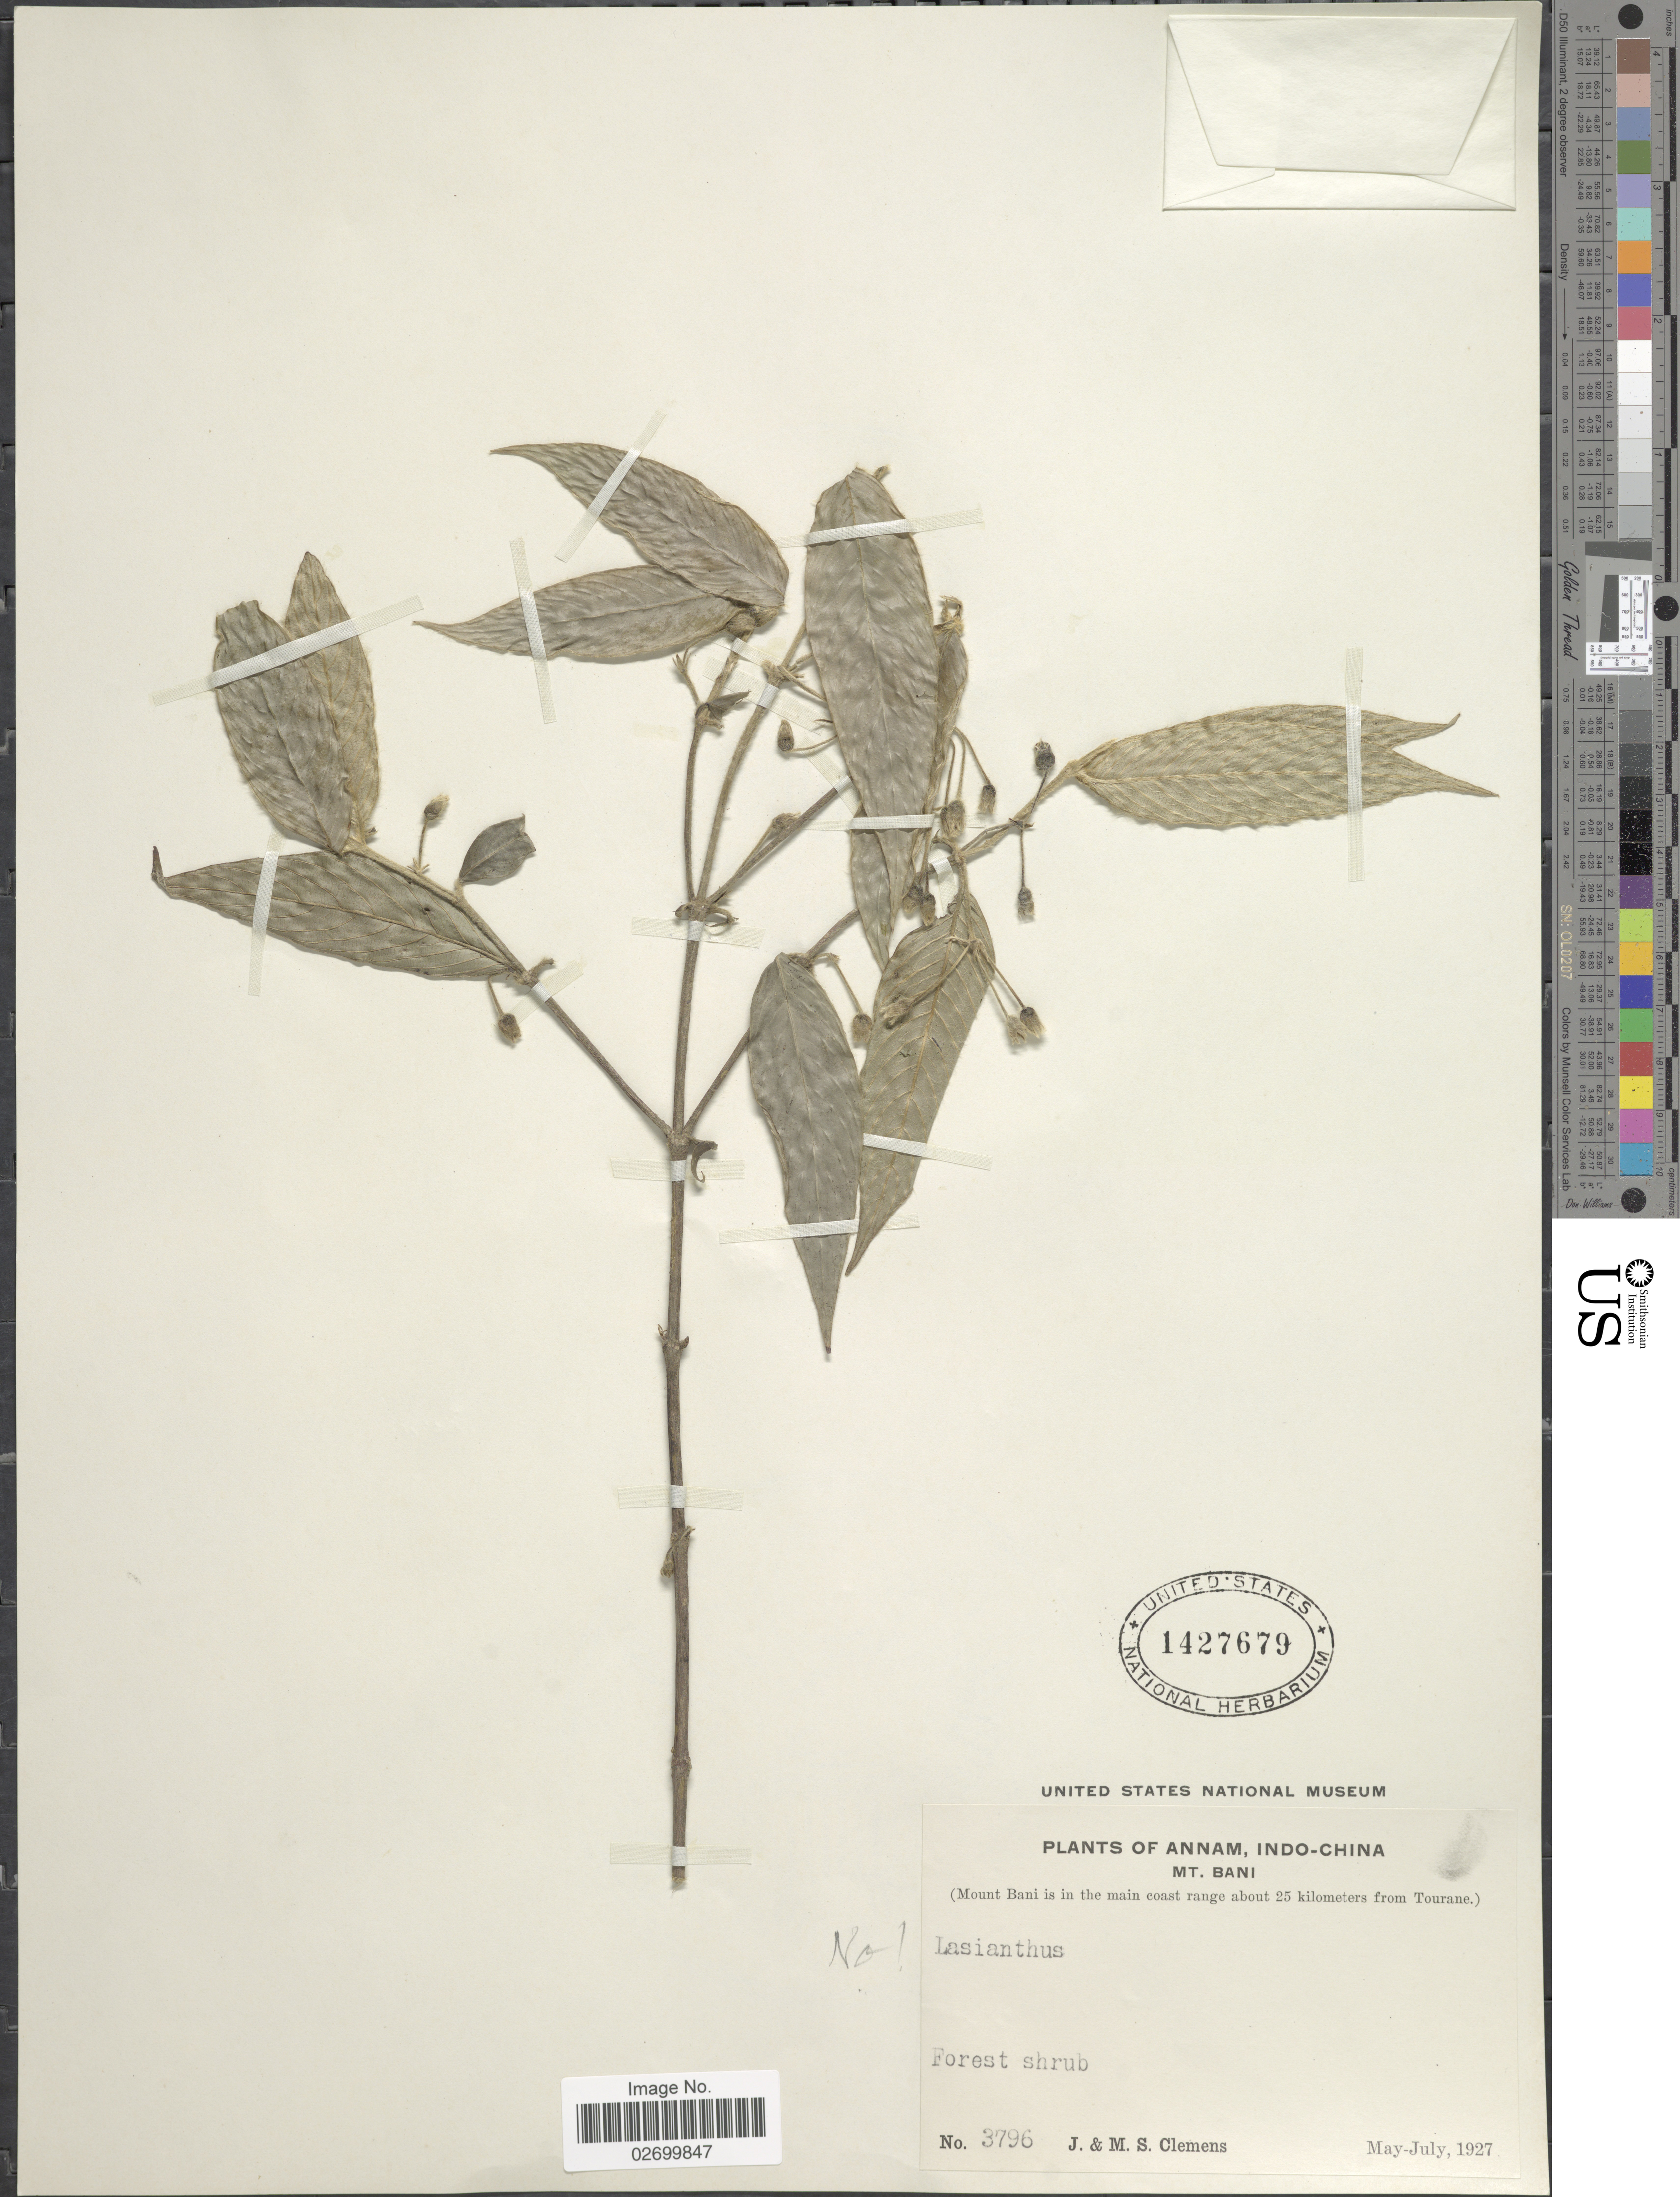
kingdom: Plantae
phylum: Tracheophyta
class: Magnoliopsida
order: Gentianales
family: Rubiaceae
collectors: J. Clemens & M. S. Clemens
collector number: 3796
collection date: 1927-05/1927-07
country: Vietnam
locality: Annam, Indo-China. Mt. Bani. (Mount Bani is in the main coast range about 25 kilometers from Tourane).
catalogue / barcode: US 1427679